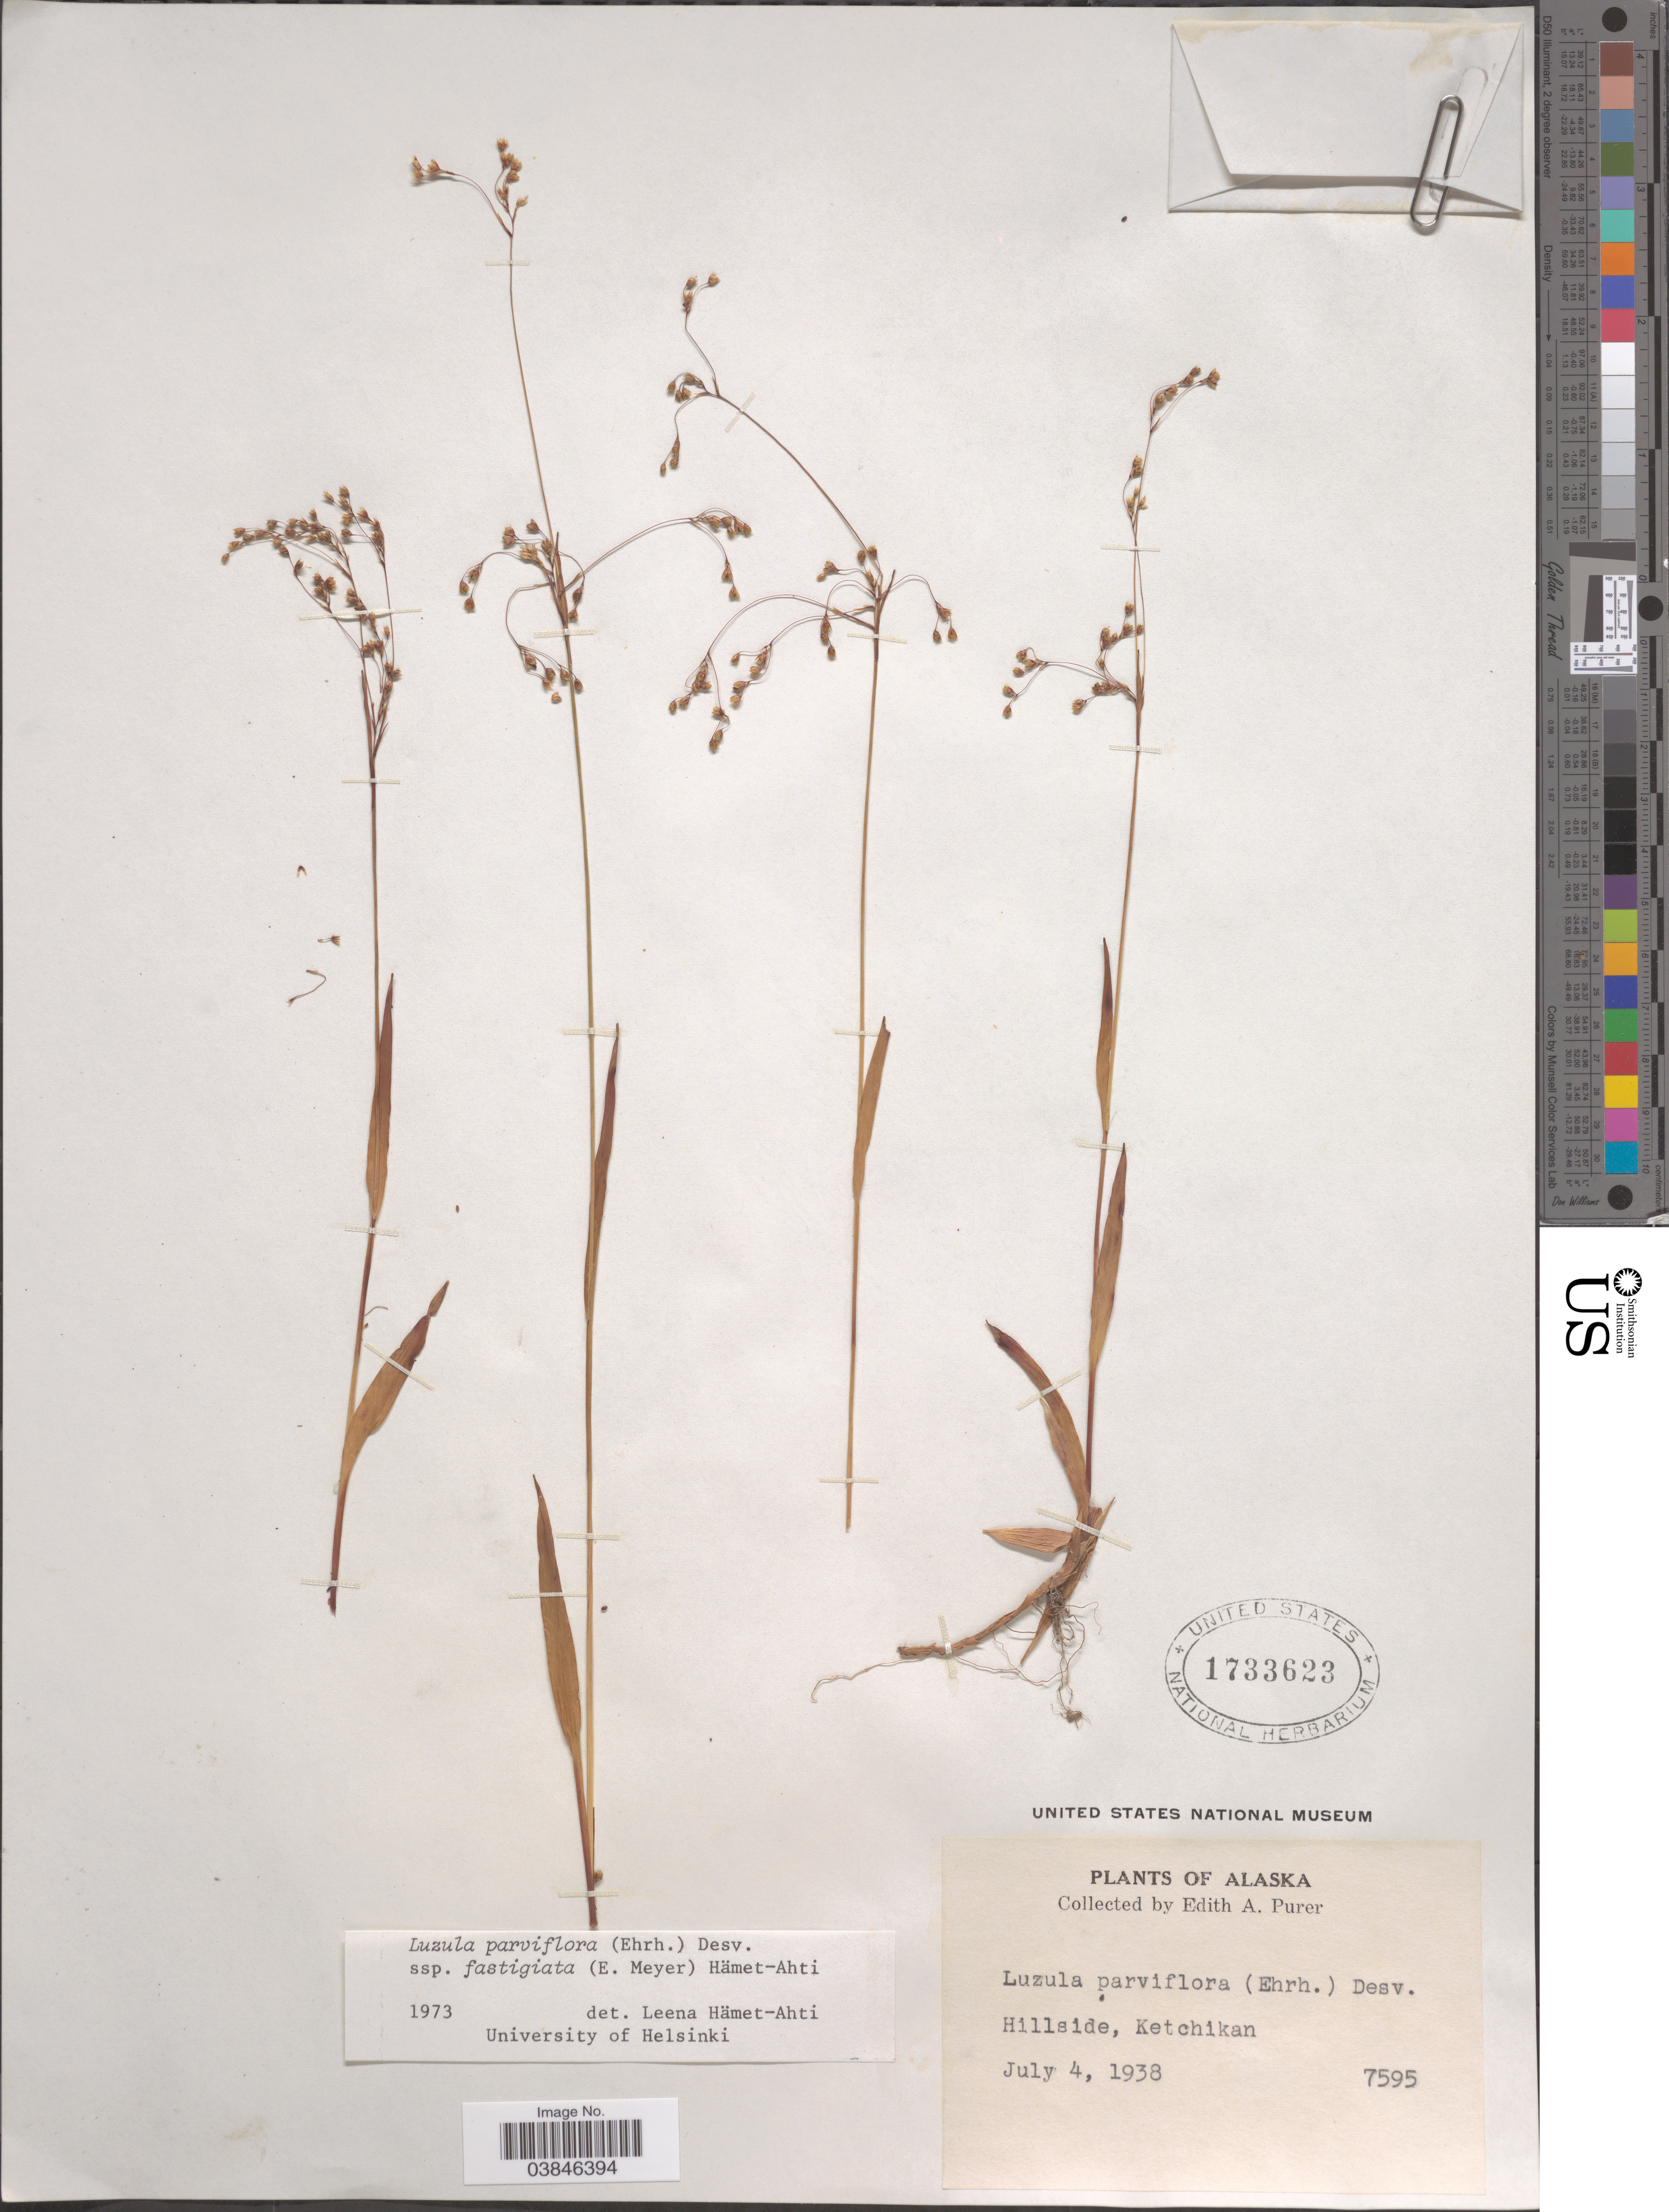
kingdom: Plantae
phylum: Tracheophyta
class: Liliopsida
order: Poales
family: Juncaceae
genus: Luzula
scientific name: Luzula parviflora subsp. fastigiata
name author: Buchenau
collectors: E. Purer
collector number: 7595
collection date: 1938-07-04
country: United States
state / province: Alaska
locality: Hillside, Ketchikan.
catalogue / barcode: US 1733623